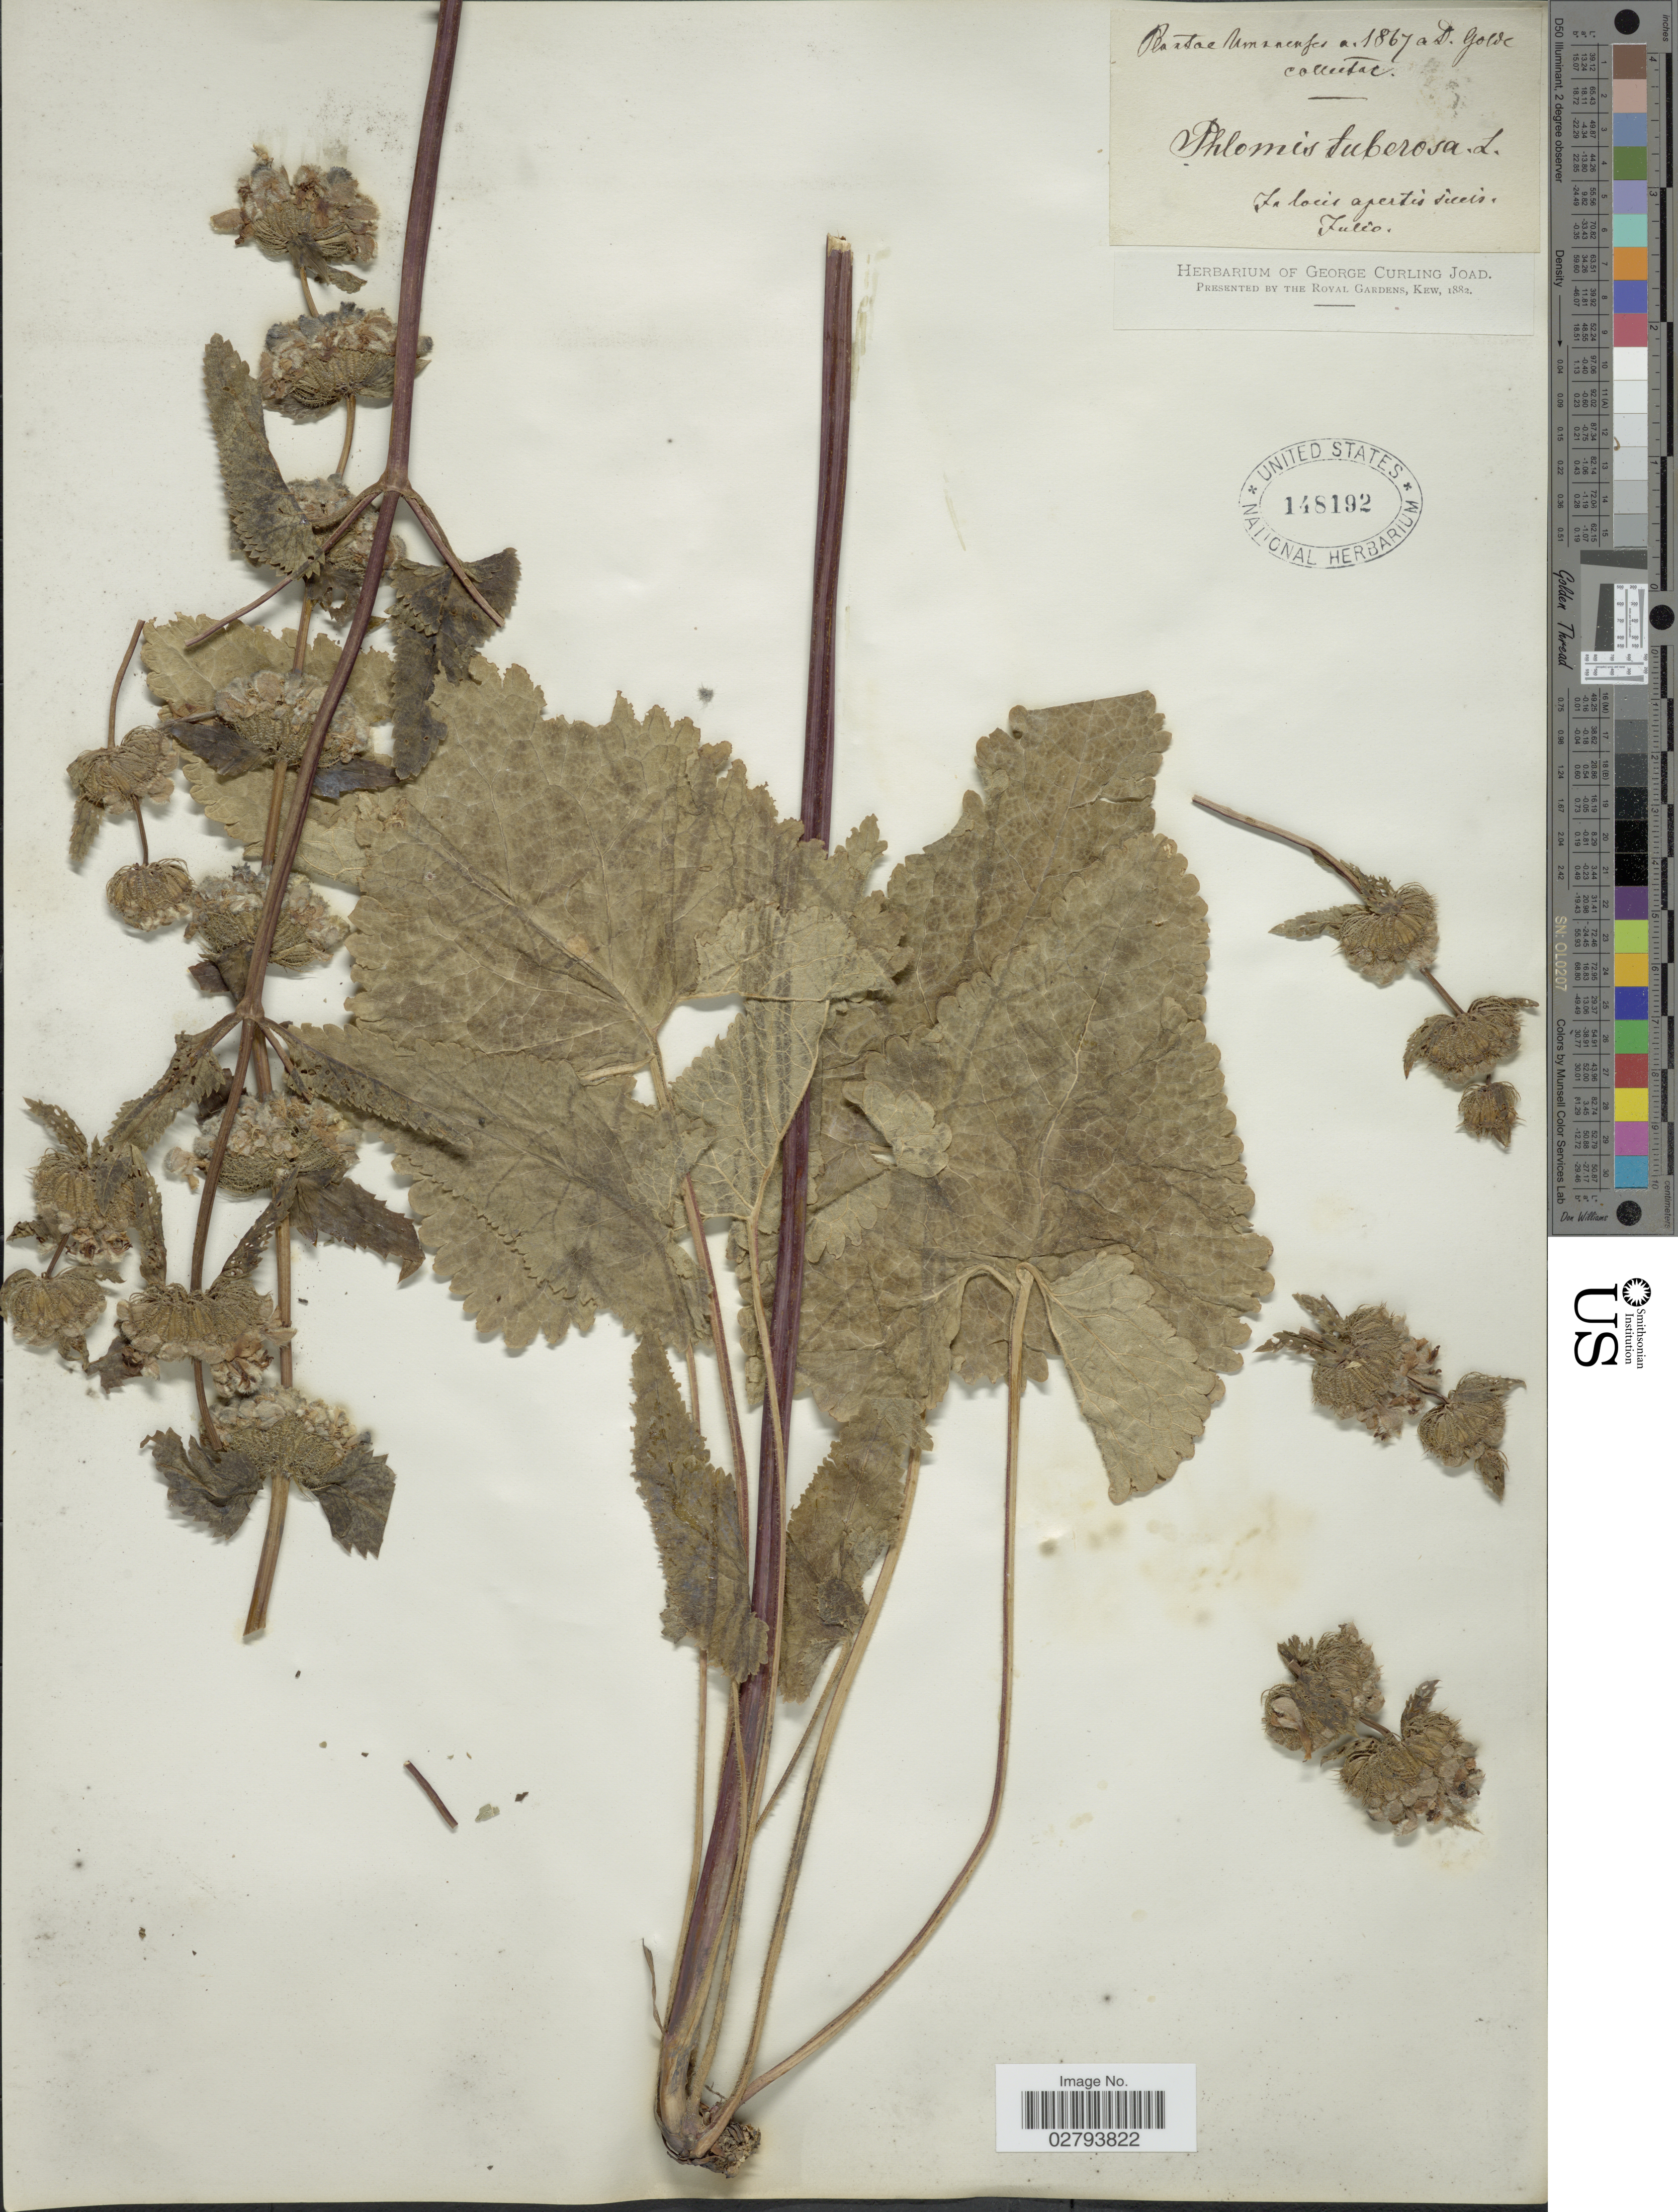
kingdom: Plantae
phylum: Tracheophyta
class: Magnoliopsida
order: Lamiales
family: Lamiaceae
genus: Phlomoides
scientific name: Phlomoides tuberosa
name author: (L.) Moench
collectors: D. Golde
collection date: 1867-07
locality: Amsaenfes [interpreted]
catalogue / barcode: US 148192